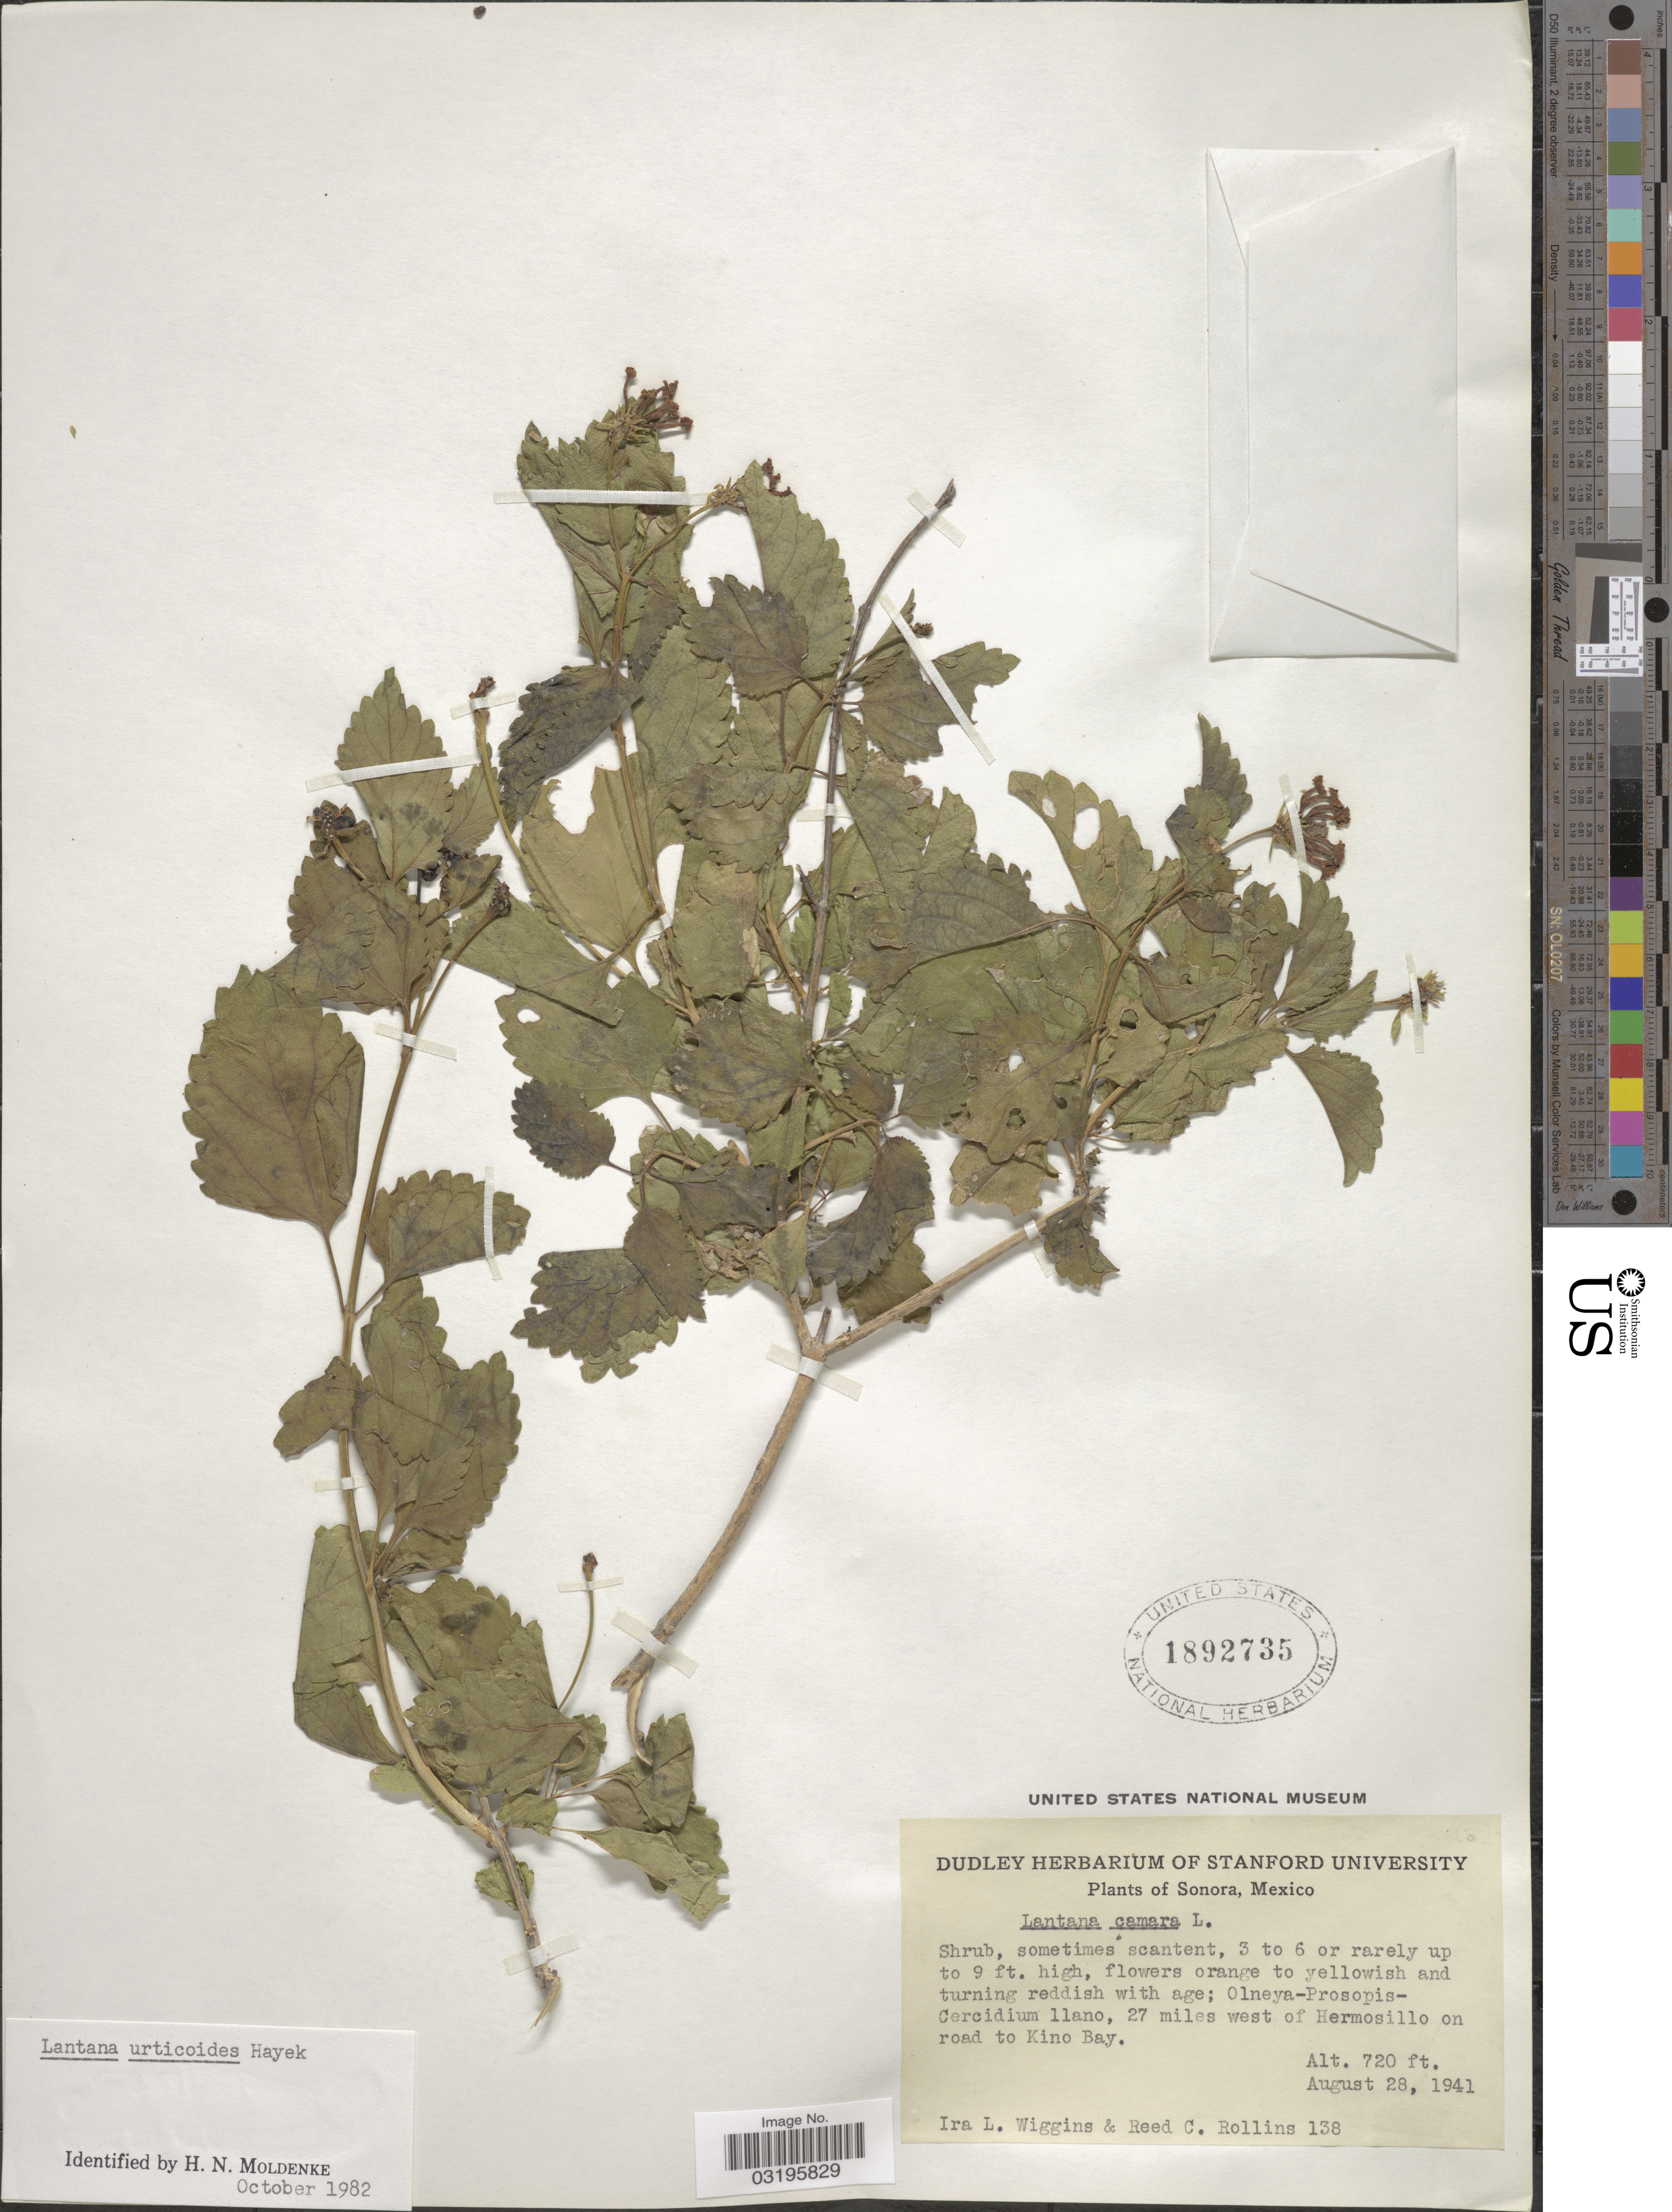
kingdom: Plantae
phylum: Tracheophyta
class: Magnoliopsida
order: Lamiales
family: Verbenaceae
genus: Lantana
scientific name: Lantana urticoides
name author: Hayek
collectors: I. L. Wiggins & R. C. Rollins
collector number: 138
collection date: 1941-08-28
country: Mexico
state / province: Sonora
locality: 27 miles west of Hermosillo on road to Kino Bay.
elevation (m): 219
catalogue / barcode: US 1892735